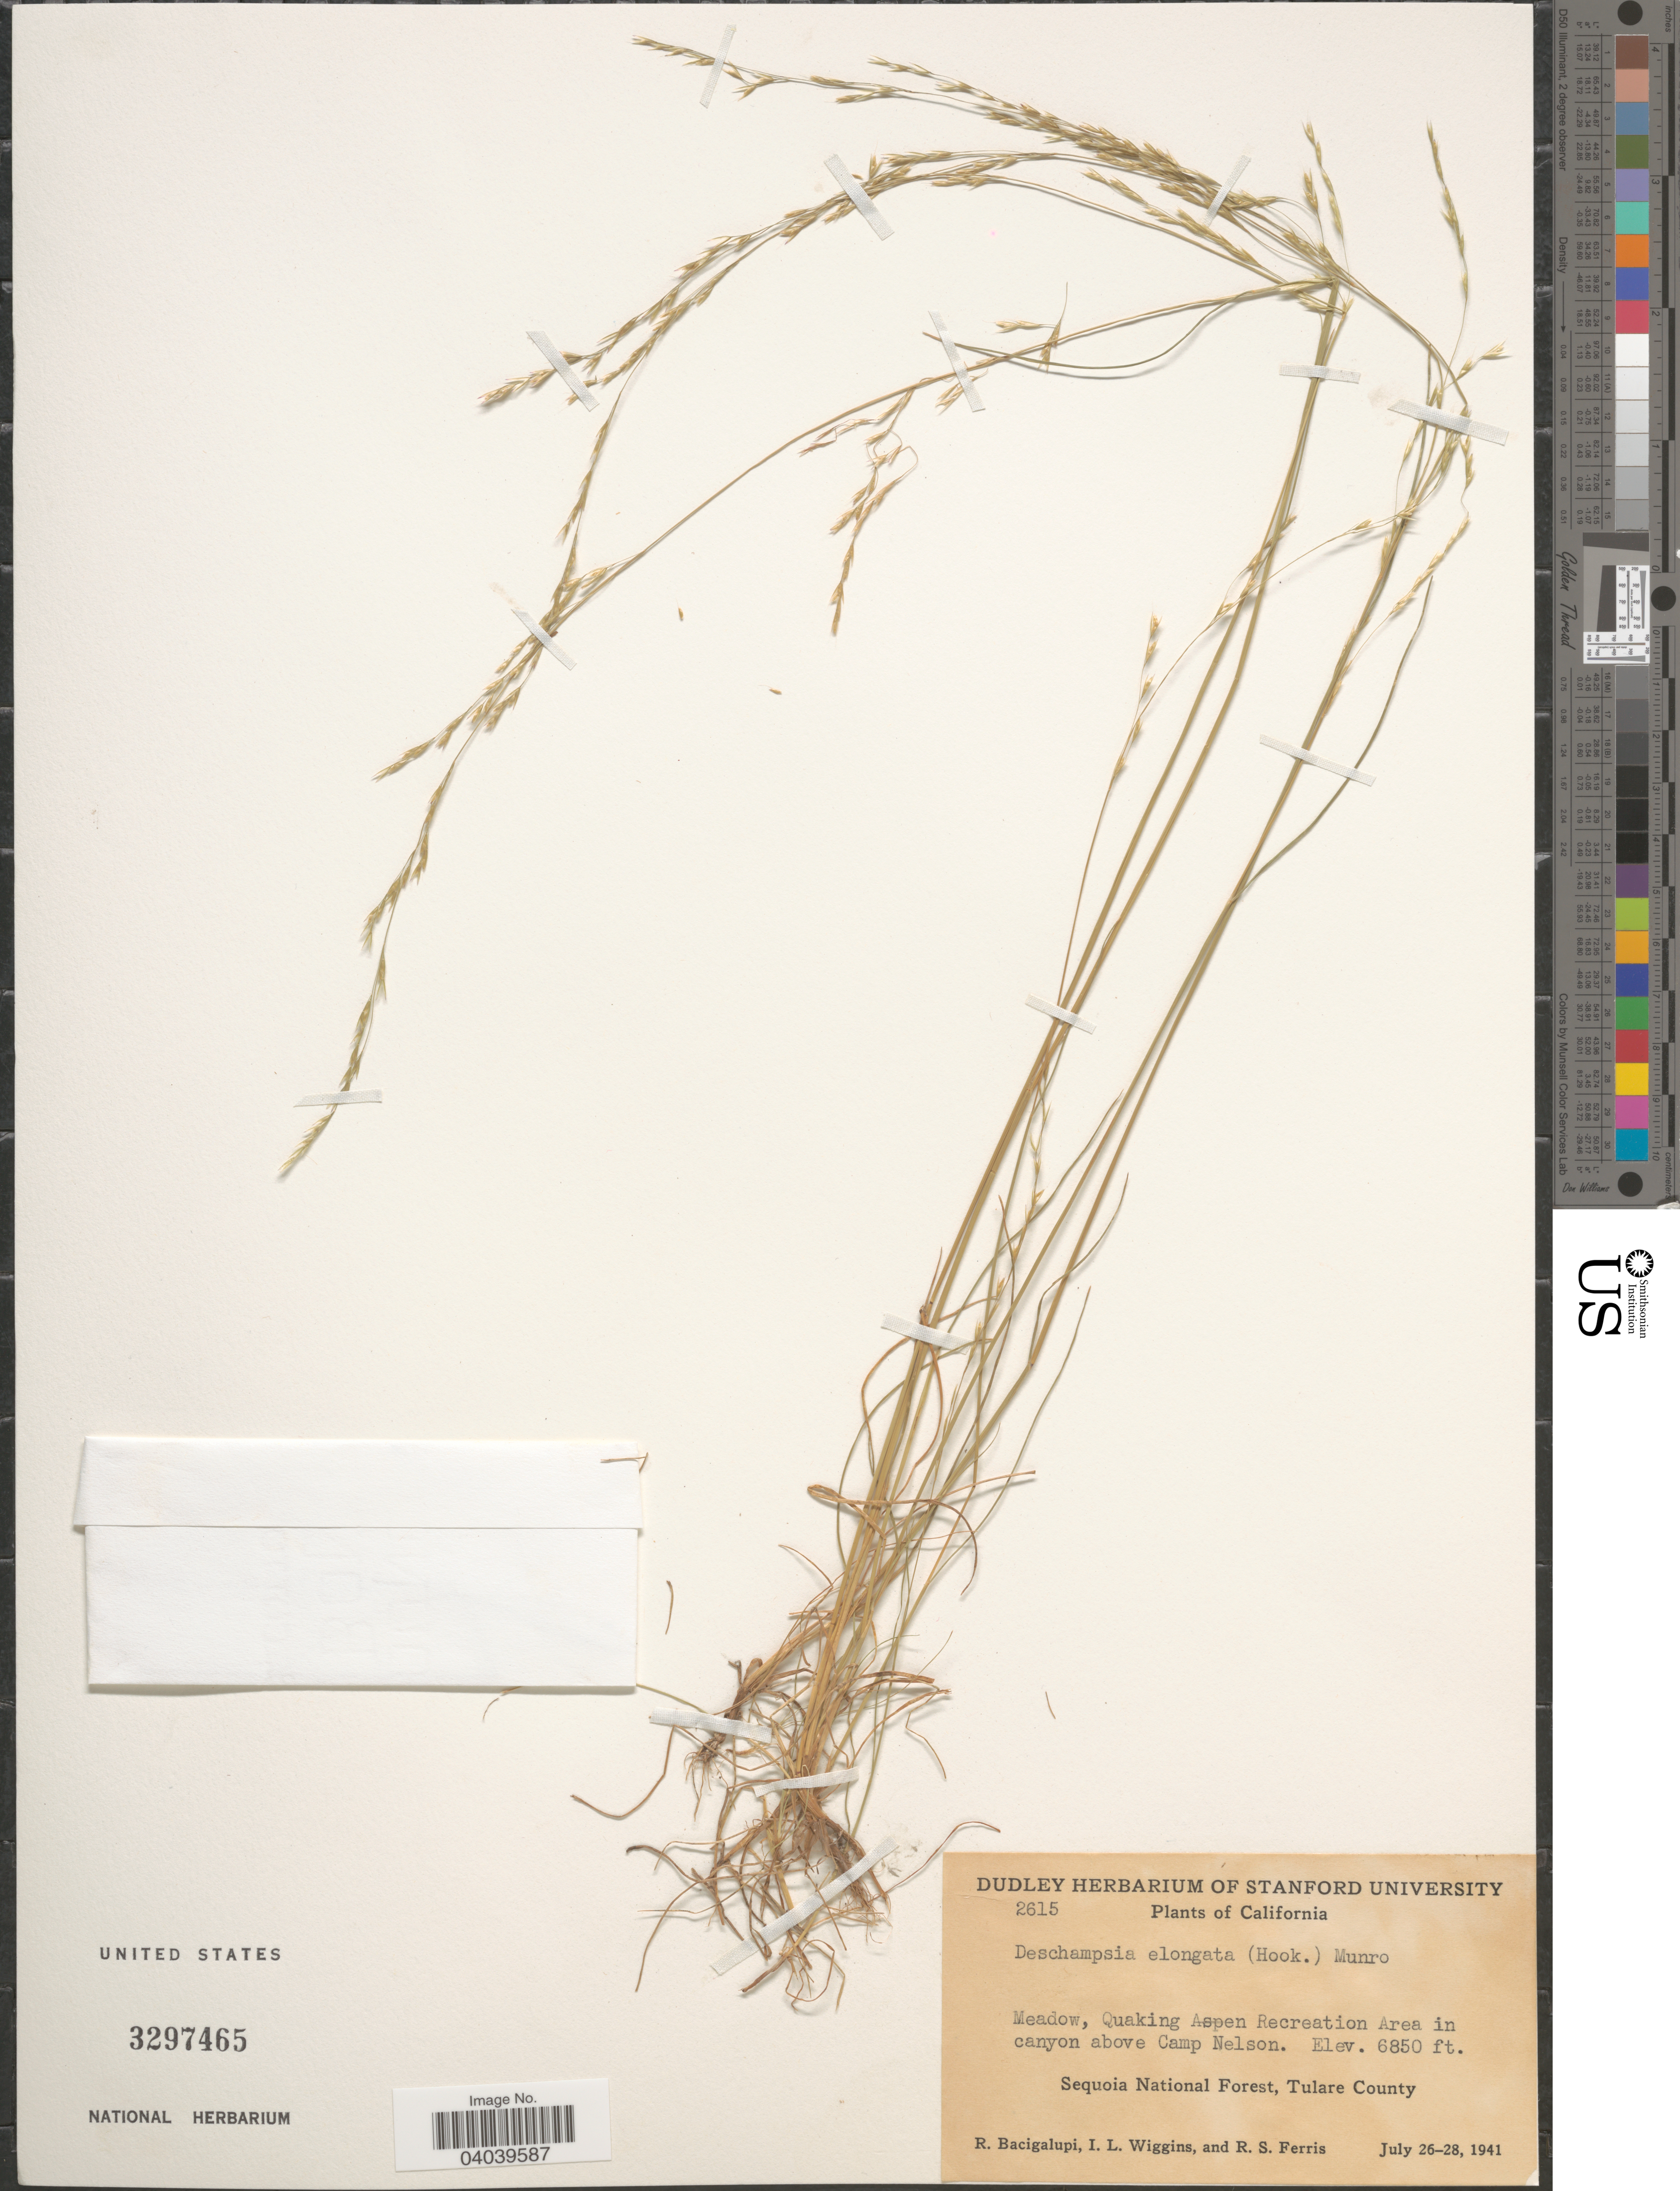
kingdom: Plantae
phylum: Tracheophyta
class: Liliopsida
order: Poales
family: Poaceae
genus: Deschampsia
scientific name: Deschampsia elongata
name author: (Hook.) Munro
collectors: R. Bacigalupi, I. L. Wiggins & R. S. Ferris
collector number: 2615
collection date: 1941-07-26/1941-07-28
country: United States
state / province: California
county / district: Tulare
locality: Meadow, Quaking Aspen Recreation Area in canyon above Camp Nelson. Sequoia National Forest, Tulare County.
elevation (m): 2088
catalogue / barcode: US 3297465